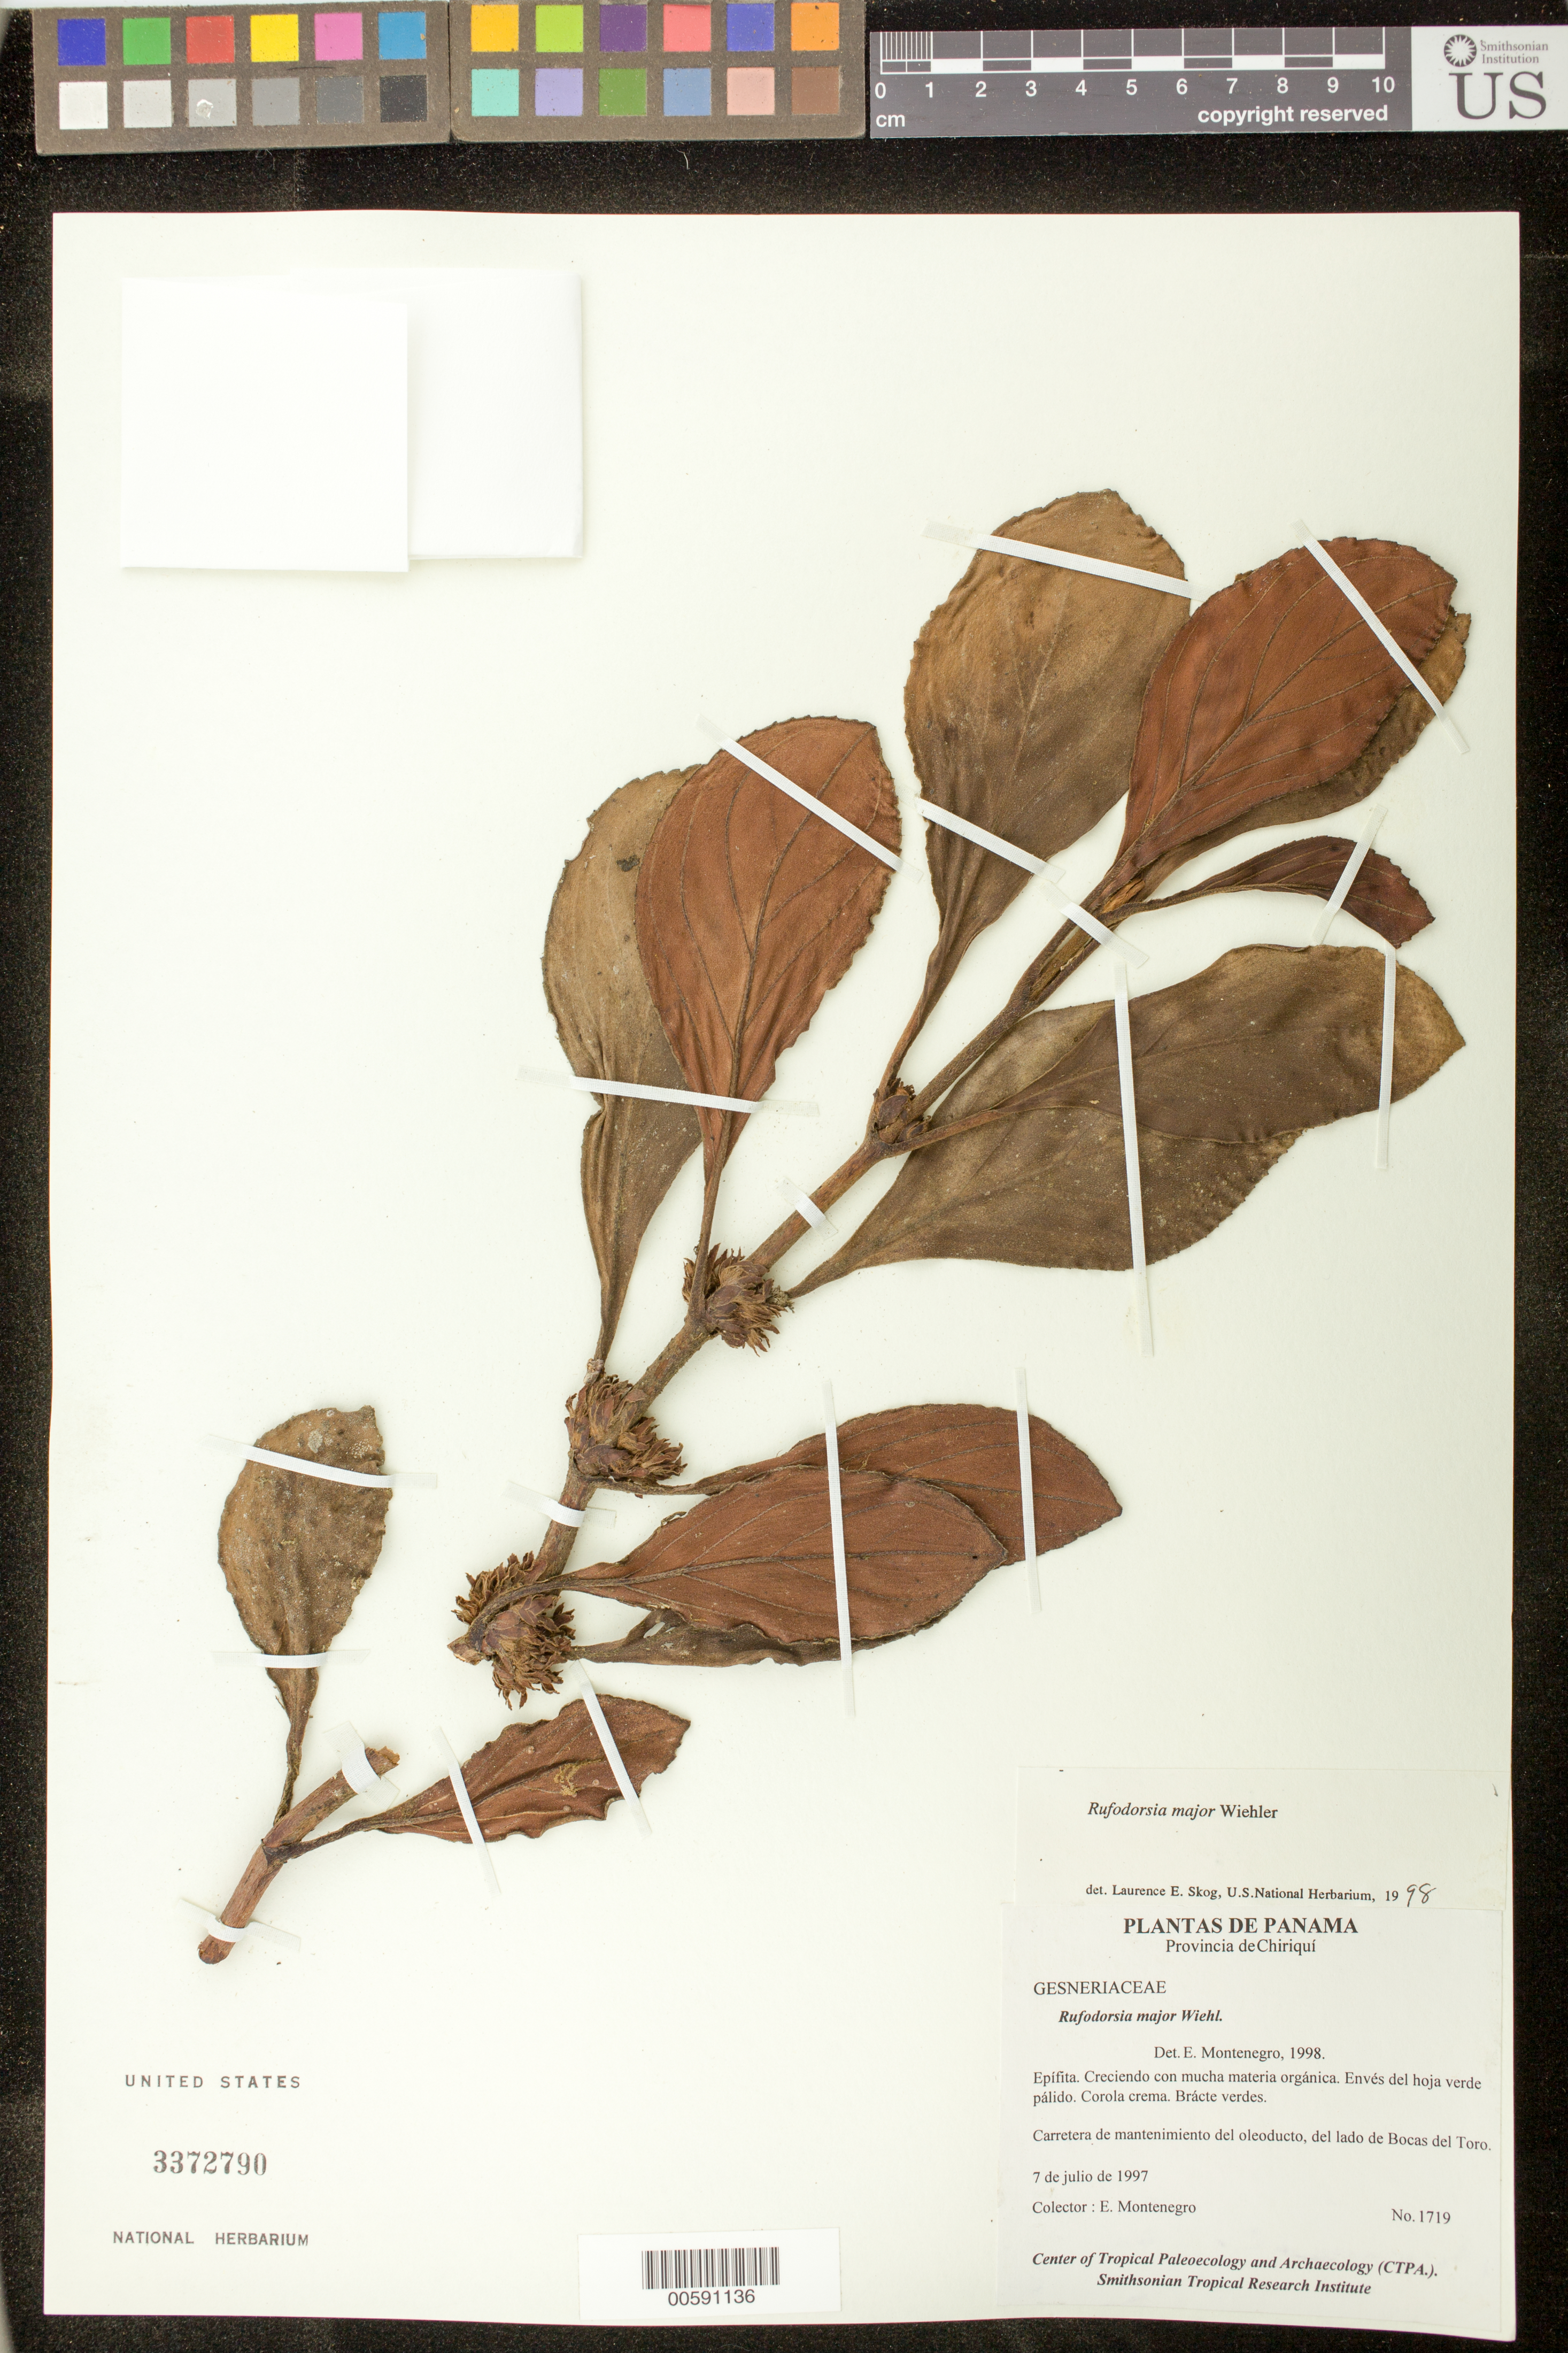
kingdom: Plantae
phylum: Tracheophyta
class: Magnoliopsida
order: Lamiales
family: Gesneriaceae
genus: Rufodorsia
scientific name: Rufodorsia major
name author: Wiehler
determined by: Skog, Laurence E.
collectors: E. Montenegro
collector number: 1719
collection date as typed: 07 Jul 1997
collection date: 1997-07-07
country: Panama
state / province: Chiriquí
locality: Carretera de mantenimiento del oleoducto, del lado de Bocas del Toro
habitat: Creciendo con mucha materia orgánica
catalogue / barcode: US 3372790